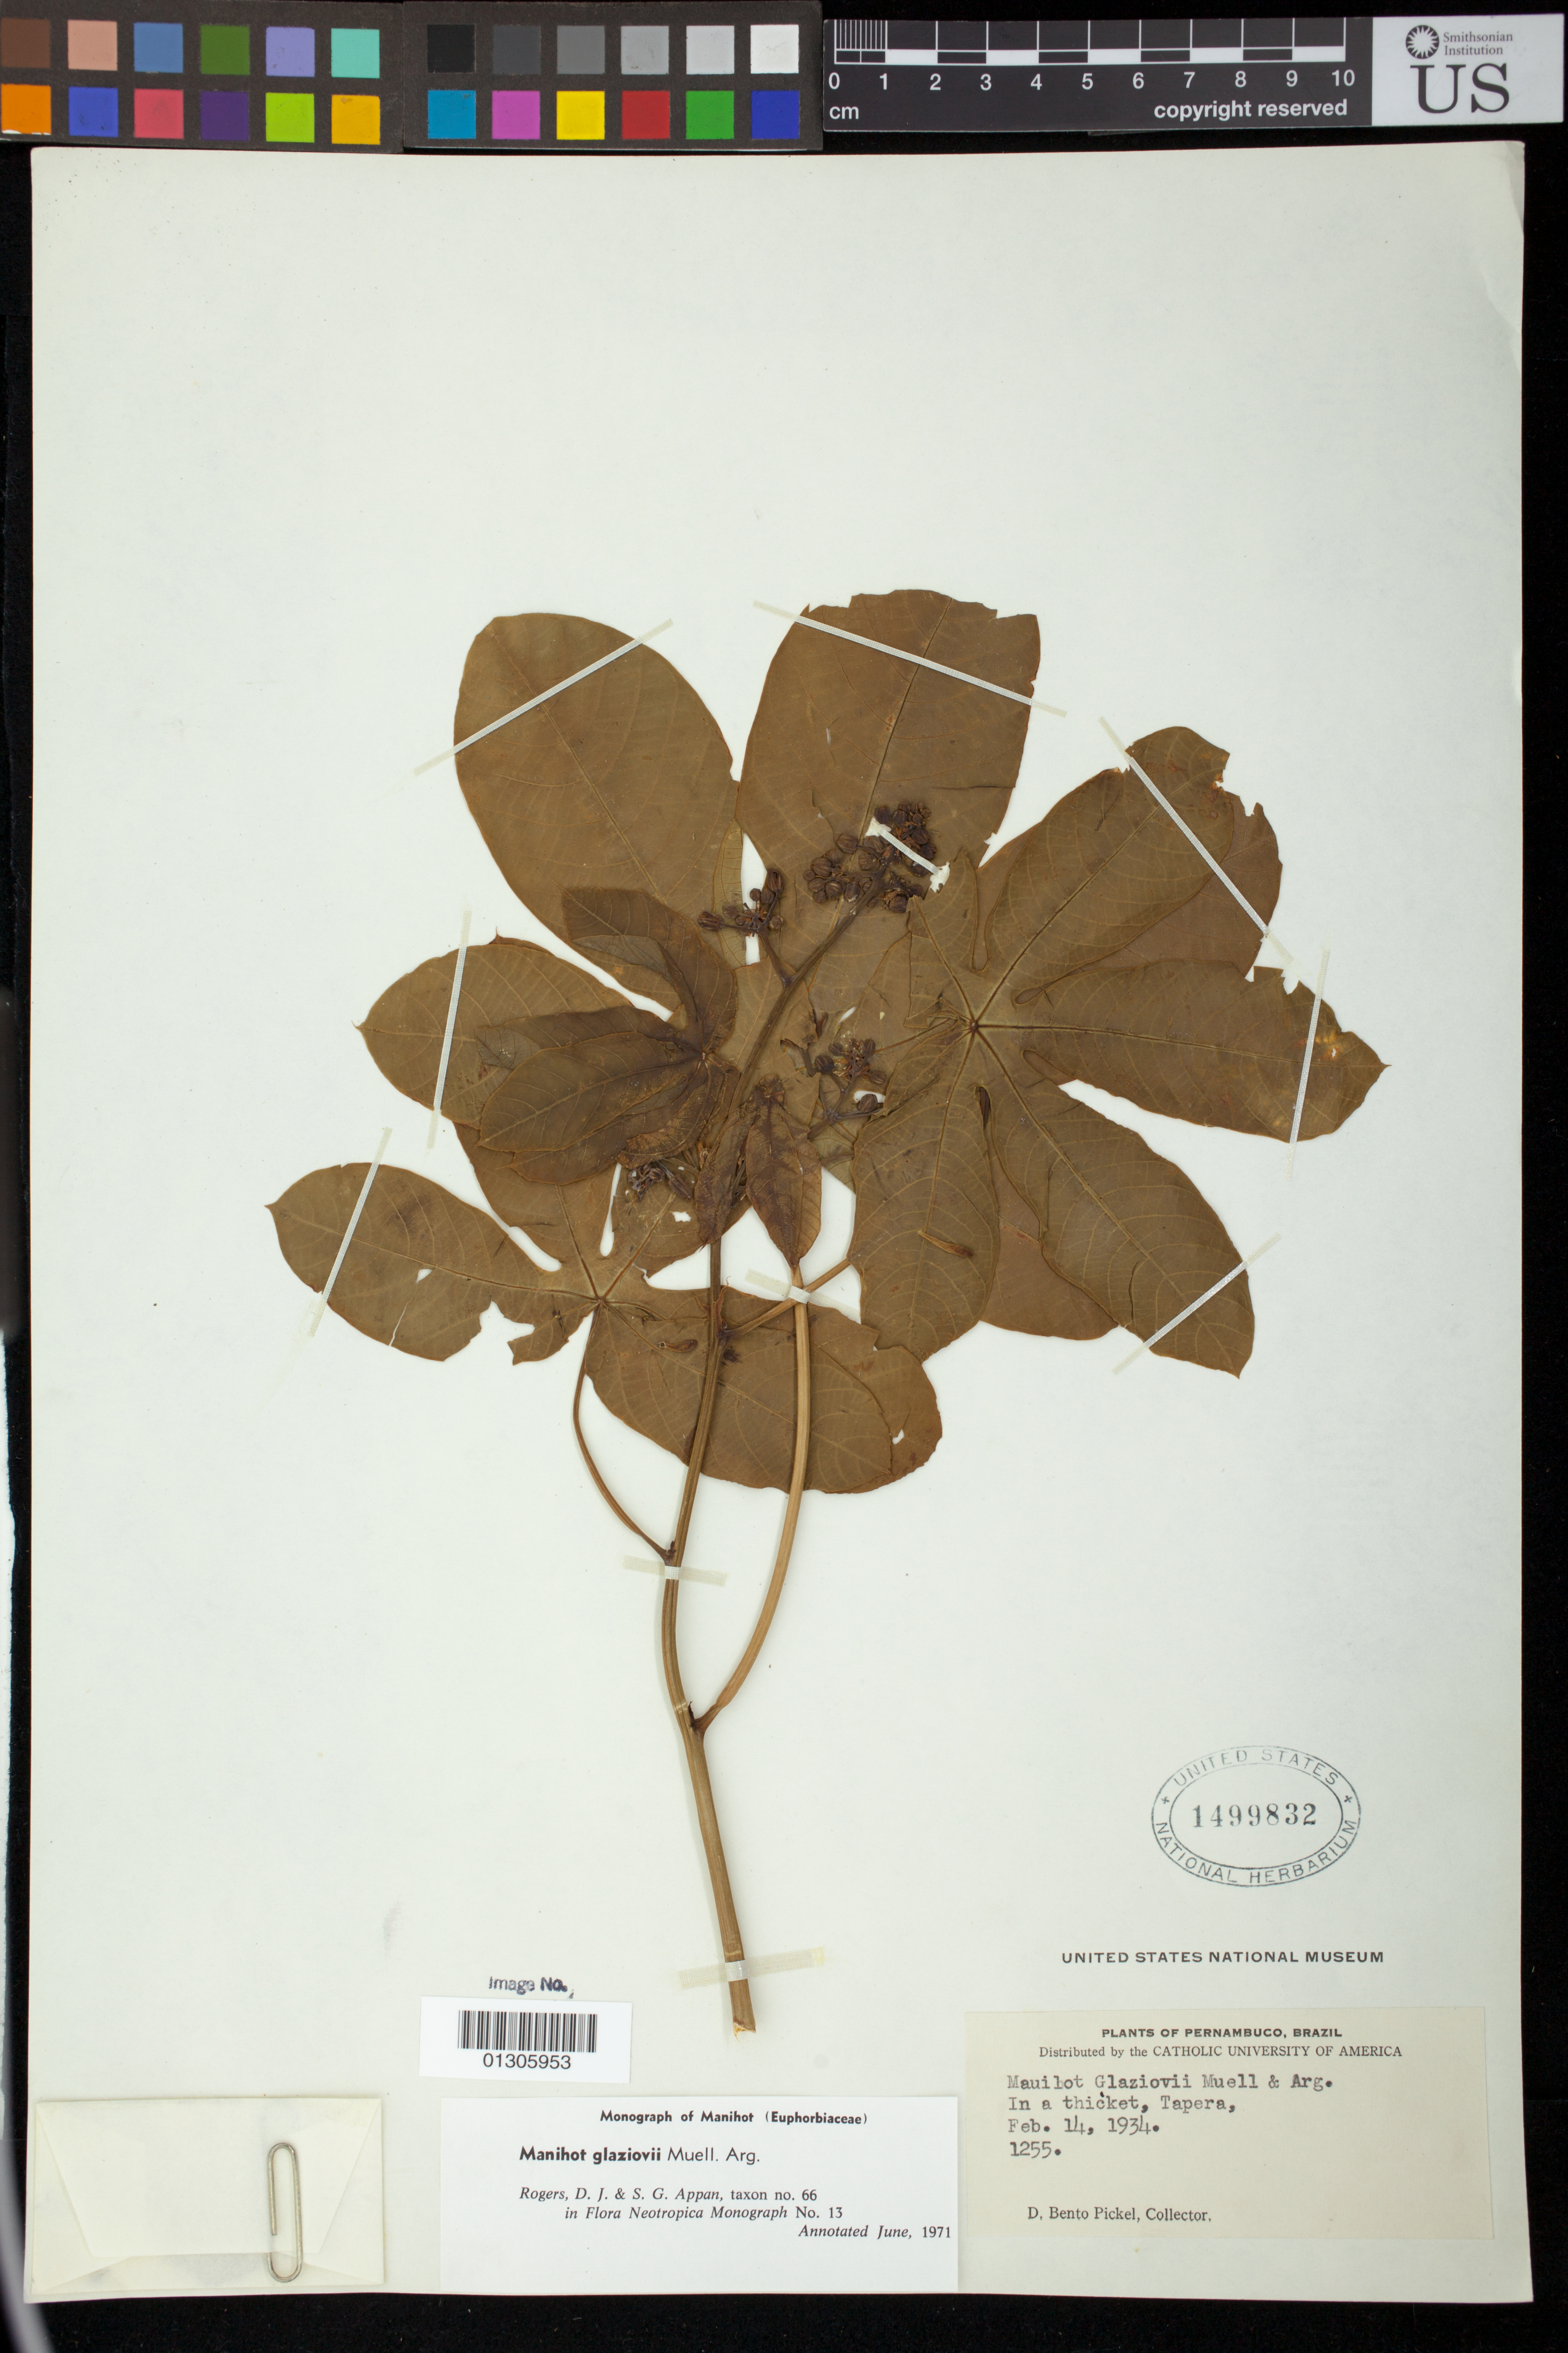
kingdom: Plantae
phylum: Tracheophyta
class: Magnoliopsida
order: Malpighiales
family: Euphorbiaceae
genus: Manihot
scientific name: Manihot esculenta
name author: Crantz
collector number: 1255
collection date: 1934-02-14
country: Brazil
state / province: Pernambuco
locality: Tapera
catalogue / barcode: US 1499832